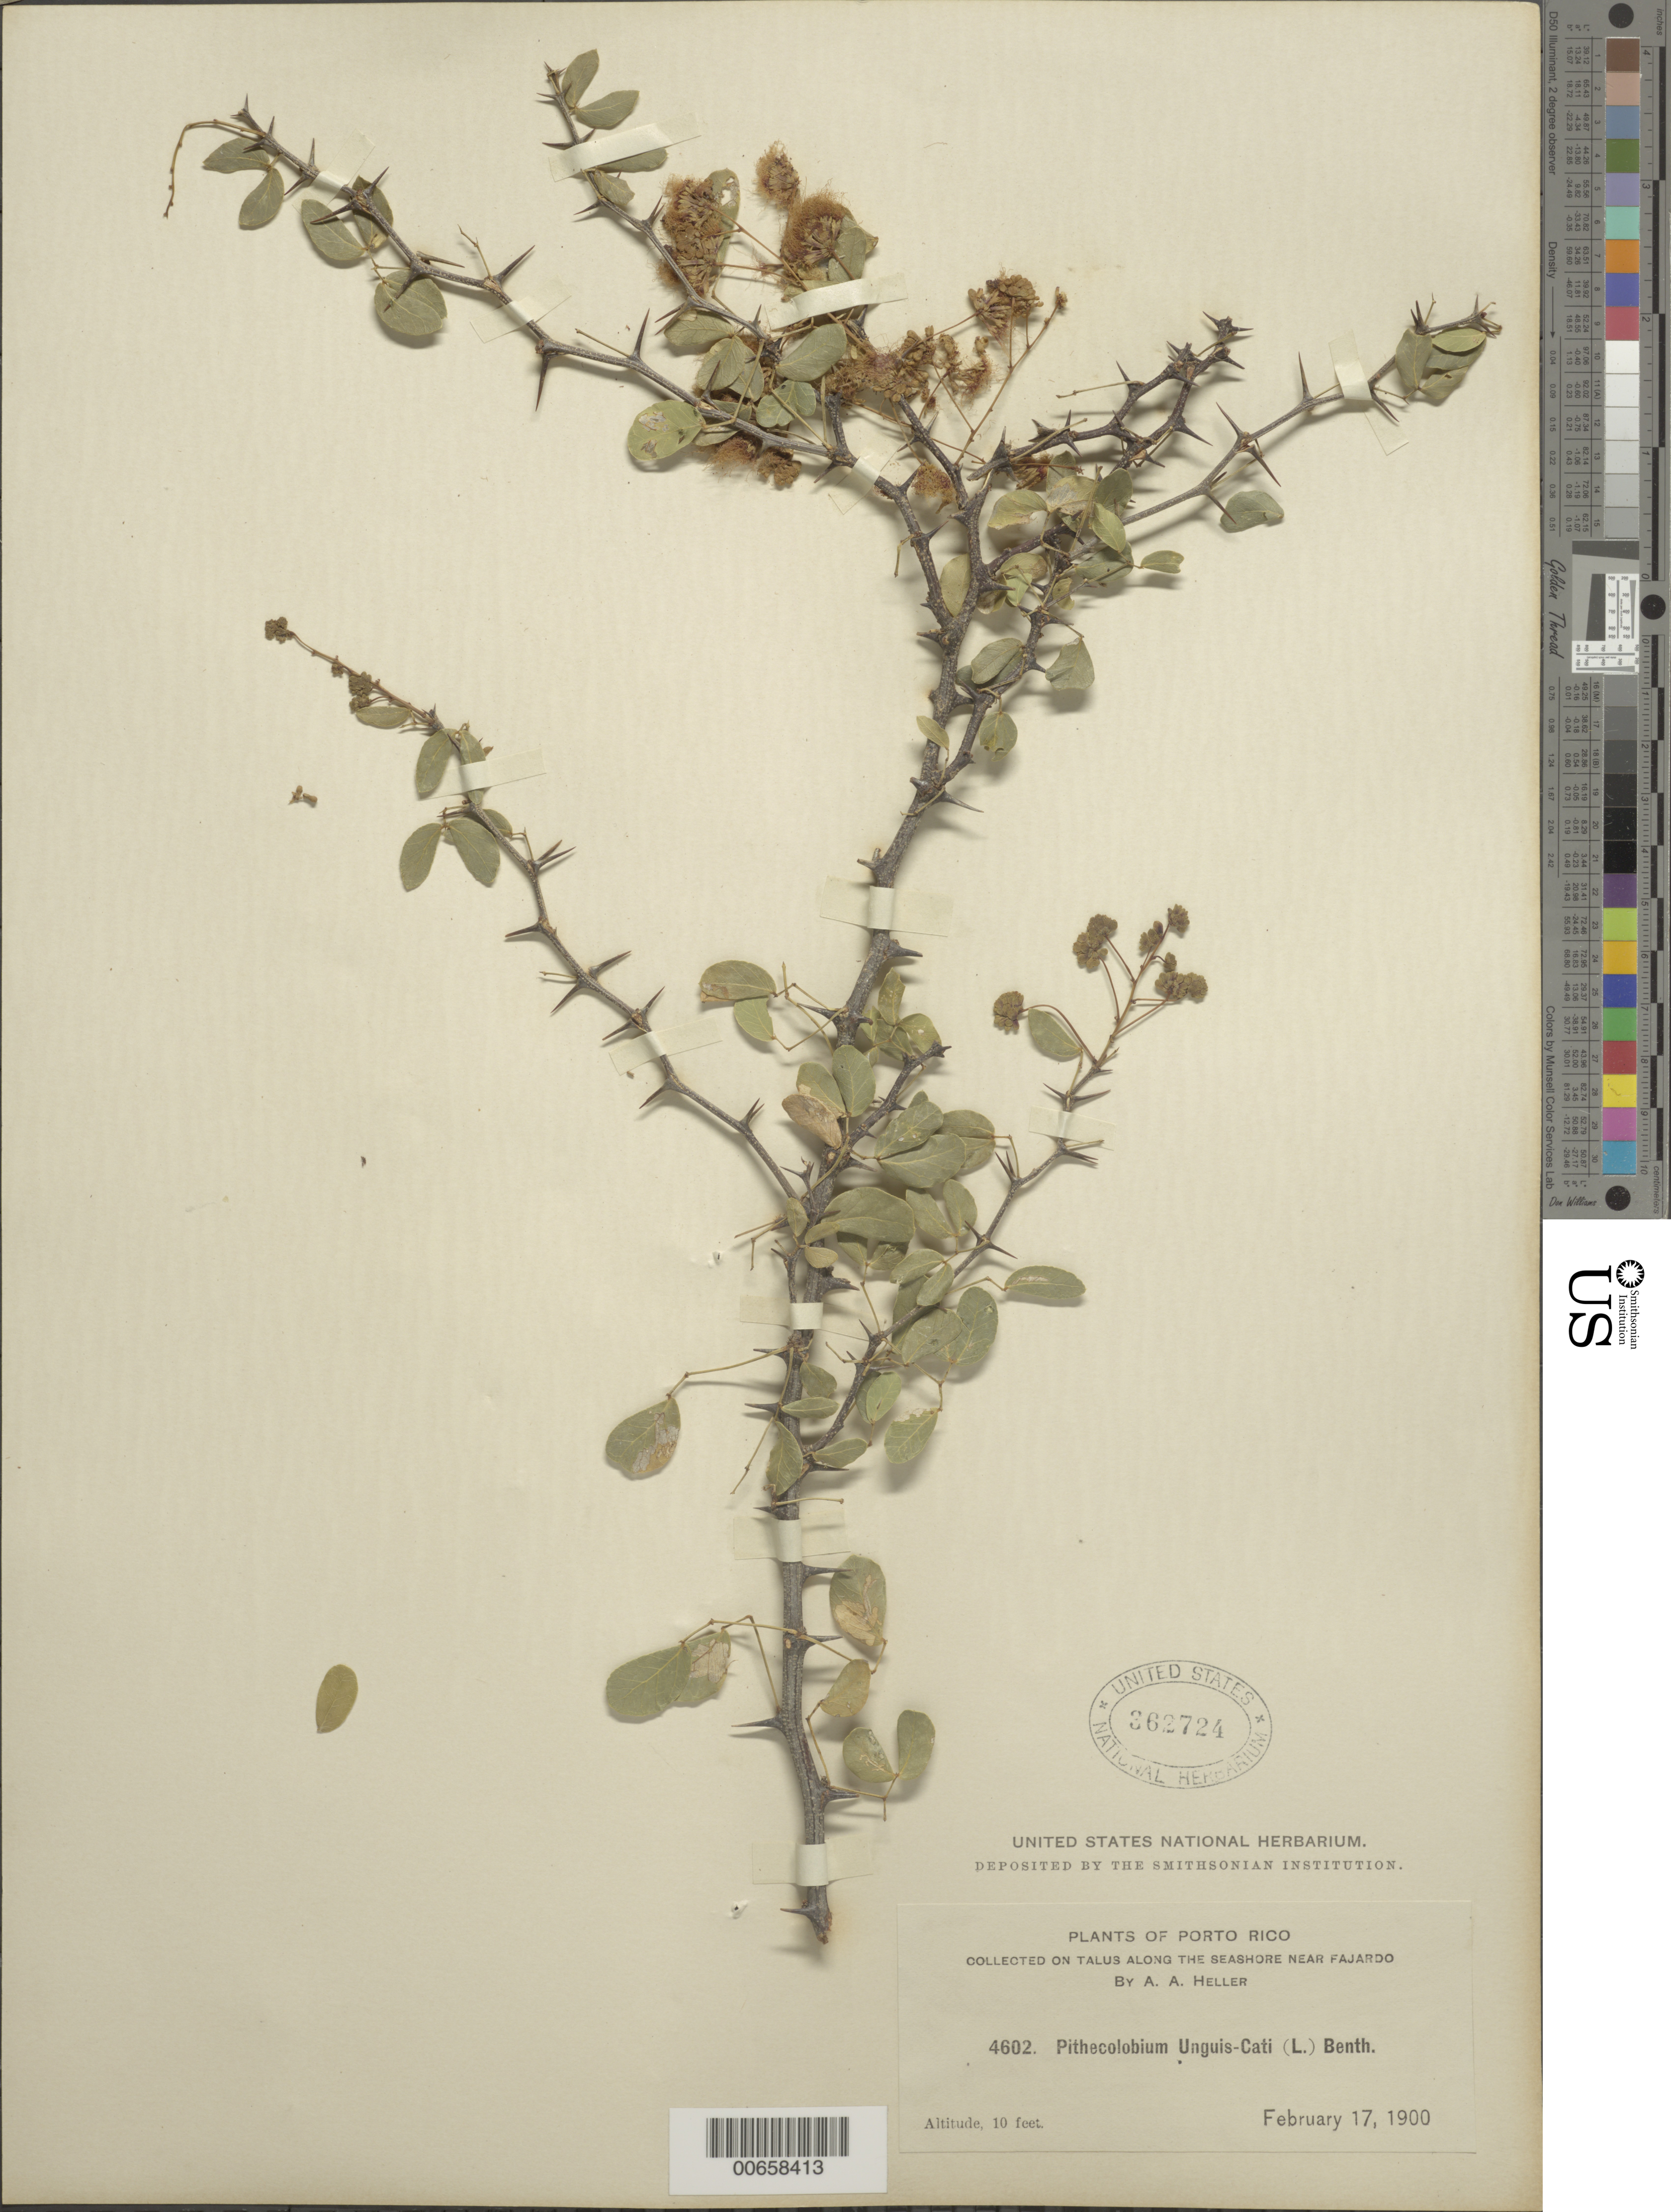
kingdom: Plantae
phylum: Tracheophyta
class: Magnoliopsida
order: Fabales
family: Fabaceae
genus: Pithecellobium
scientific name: Pithecellobium unguis-cati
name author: (L.) Benth.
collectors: A. A. Heller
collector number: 4602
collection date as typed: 17 Feb 1900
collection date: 1900-02-17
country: Puerto Rico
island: Greater Antilles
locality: Fajardo, near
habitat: On talus along the seashore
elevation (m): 3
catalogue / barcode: US 362724